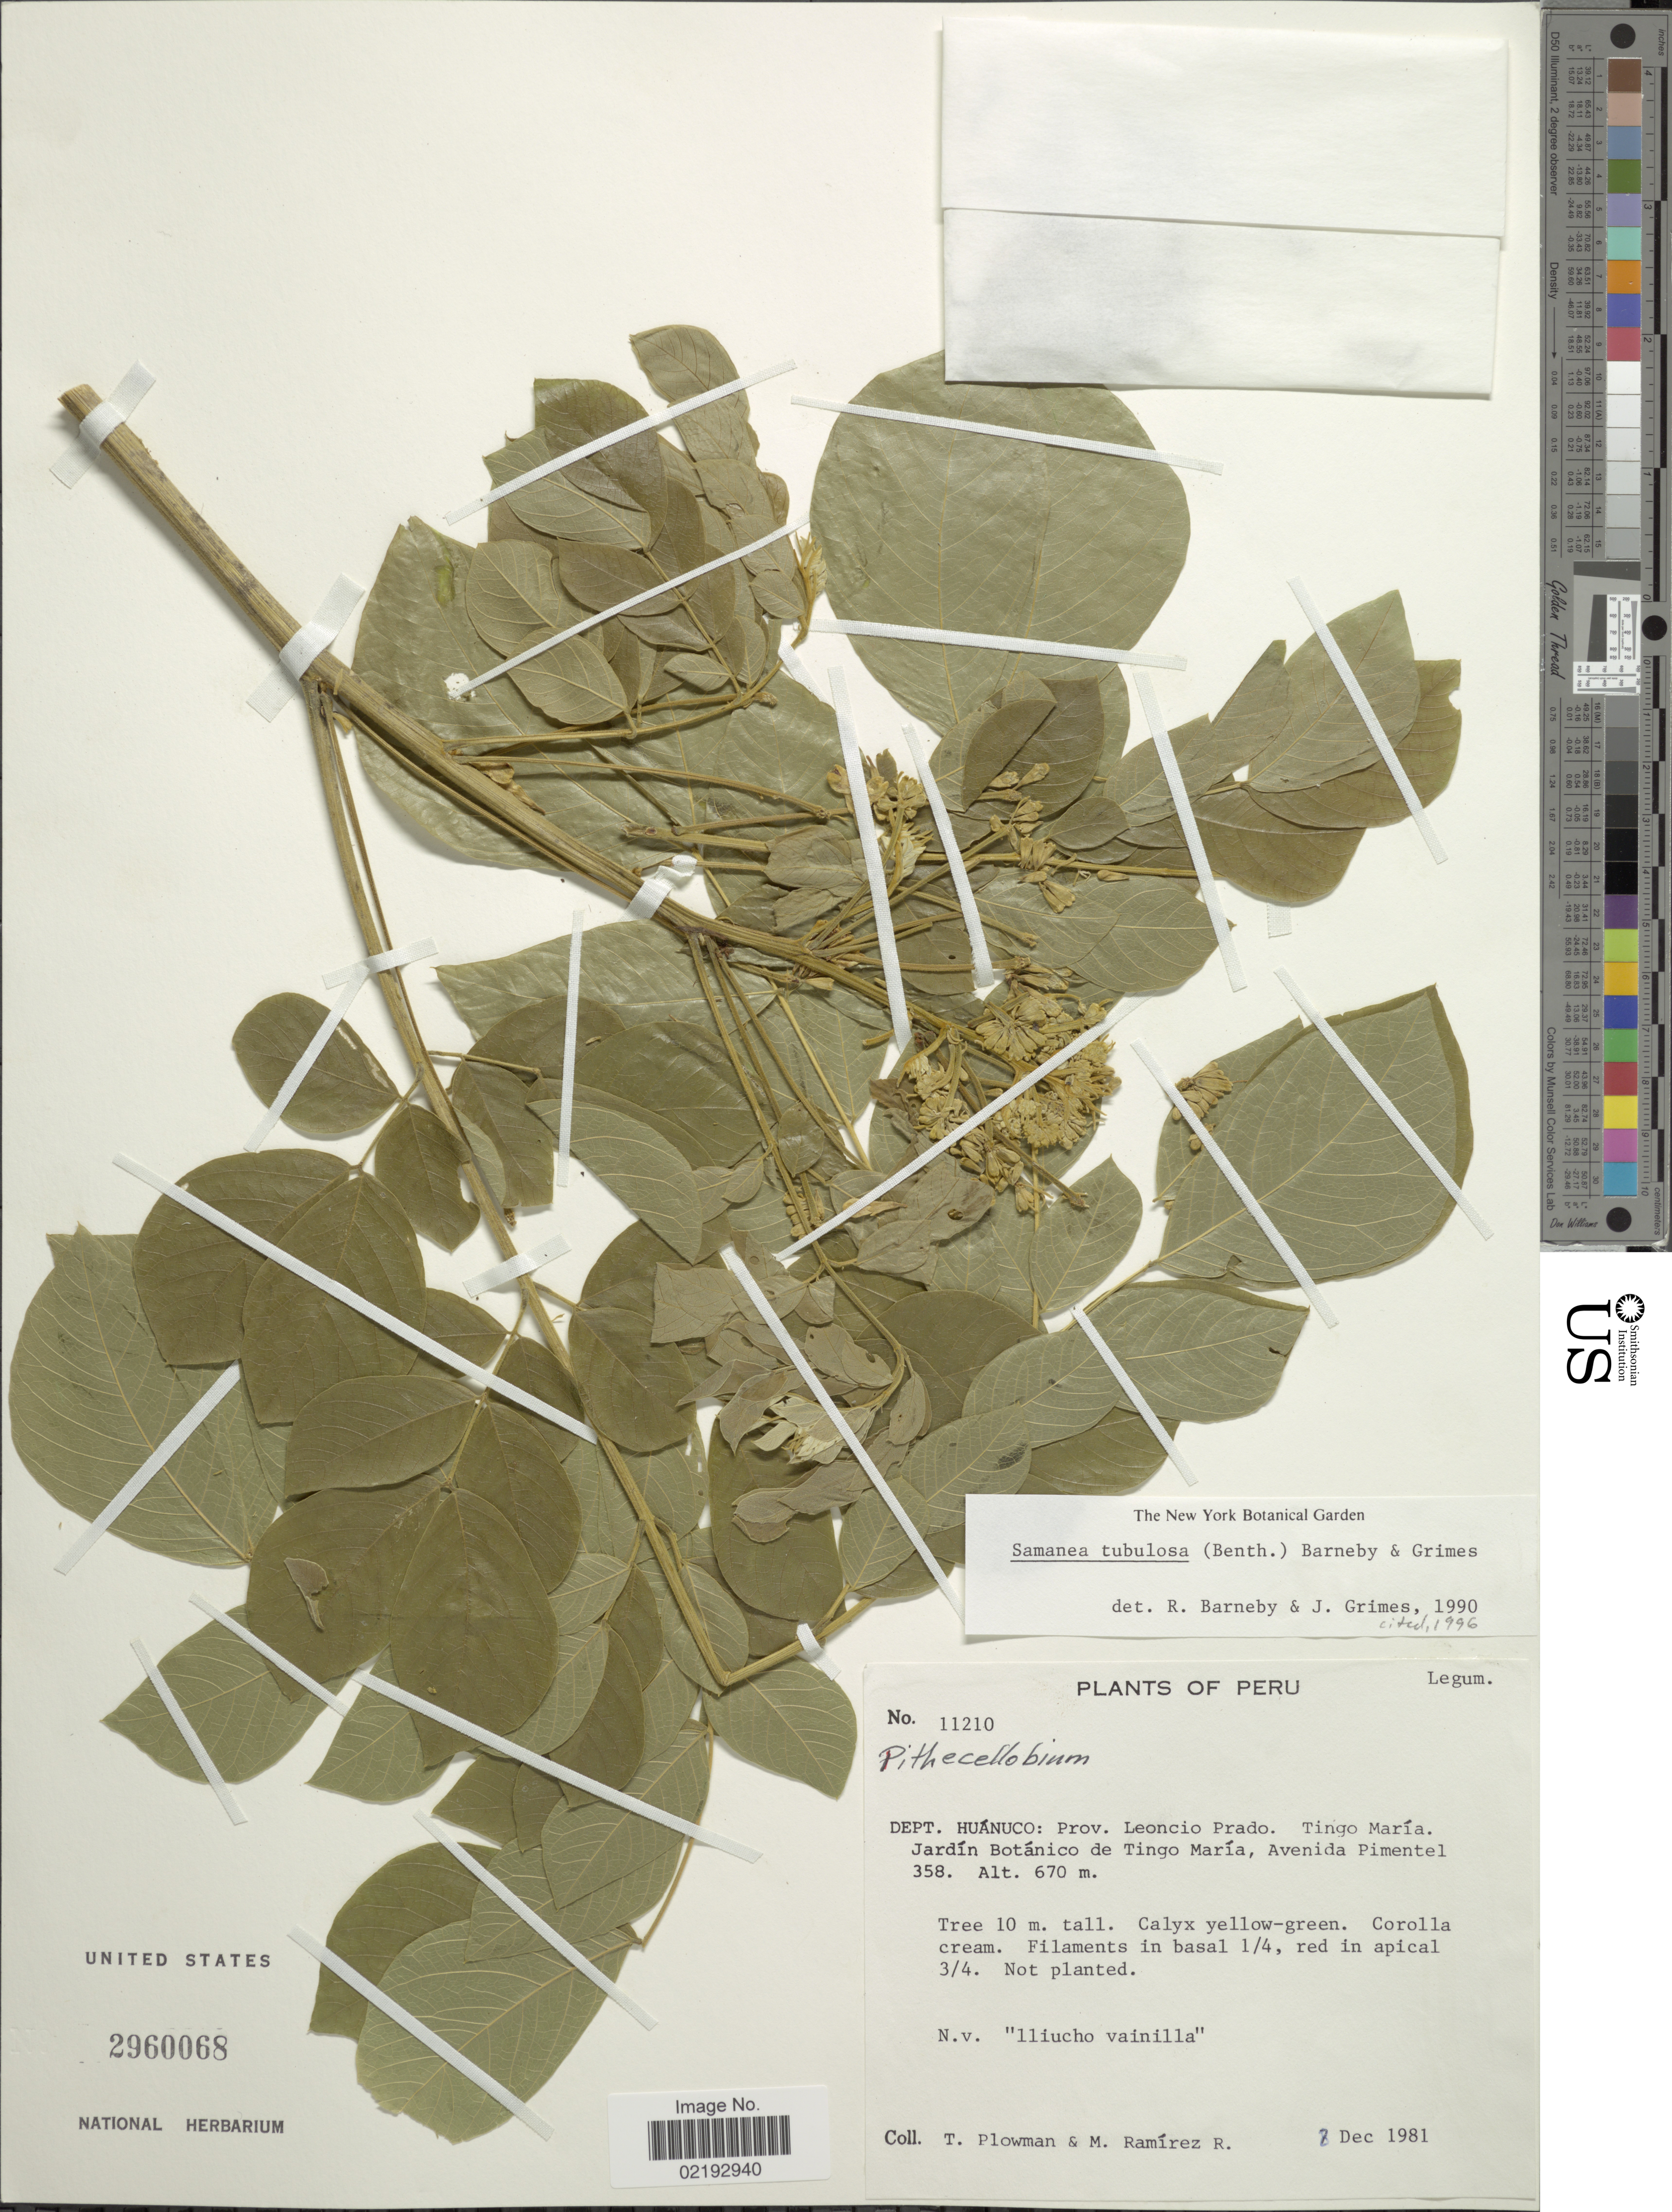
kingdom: Plantae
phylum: Tracheophyta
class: Magnoliopsida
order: Fabales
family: Fabaceae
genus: Samanea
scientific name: Samanea tubulosa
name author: (Benth.) Barneby & J.W. Grimes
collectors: T. Plowman & M. Ramirez R.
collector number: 11210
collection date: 1981-12-02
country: Peru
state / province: Huánuco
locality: Prov. Leoncio Prado, Tingo Maria, Jardin Botanico de Tingo Maria, Avenida Pimentel 358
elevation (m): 670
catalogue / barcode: US 2960068